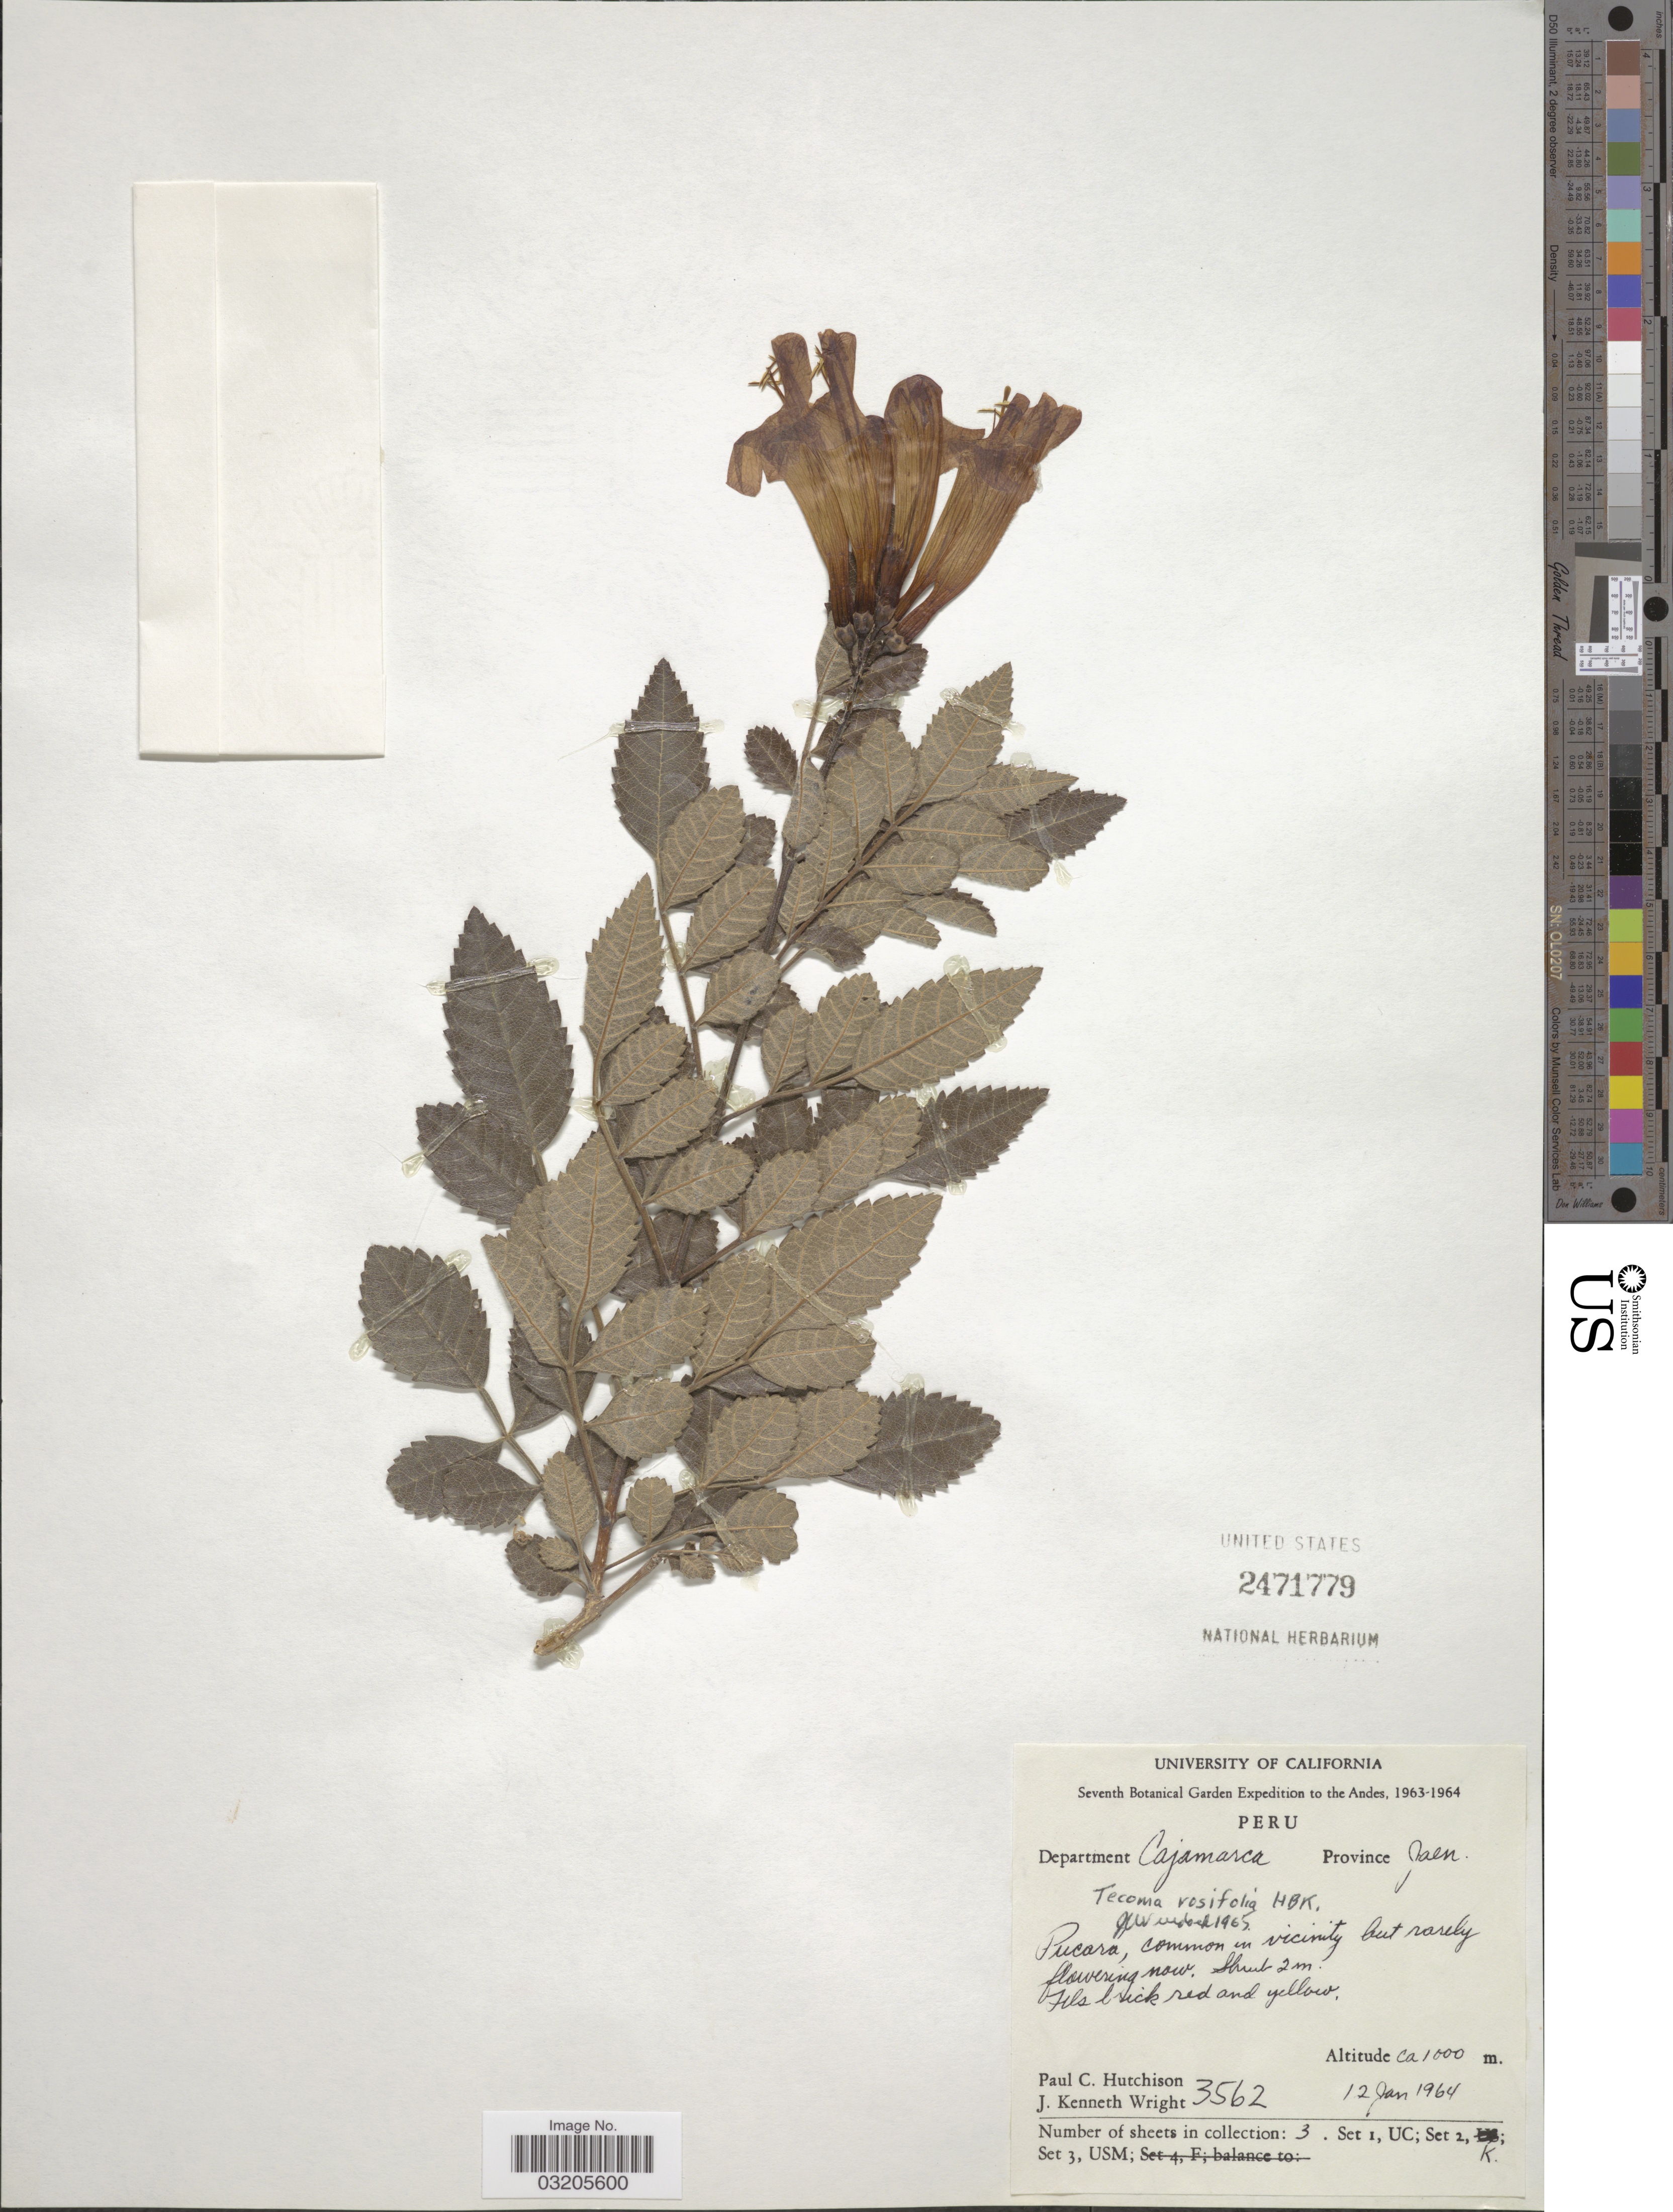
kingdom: Plantae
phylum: Tracheophyta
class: Magnoliopsida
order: Lamiales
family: Bignoniaceae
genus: Tecoma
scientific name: Tecoma rosifolia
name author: Kunth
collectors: P. C. Hutchison & J. K. Wright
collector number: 3562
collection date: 1964-01-12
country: Peru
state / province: Cajamarca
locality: Andes. Department Cajamarca. Province Jaen. Pucara, common in vicinity.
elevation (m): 1000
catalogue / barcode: US 2471779